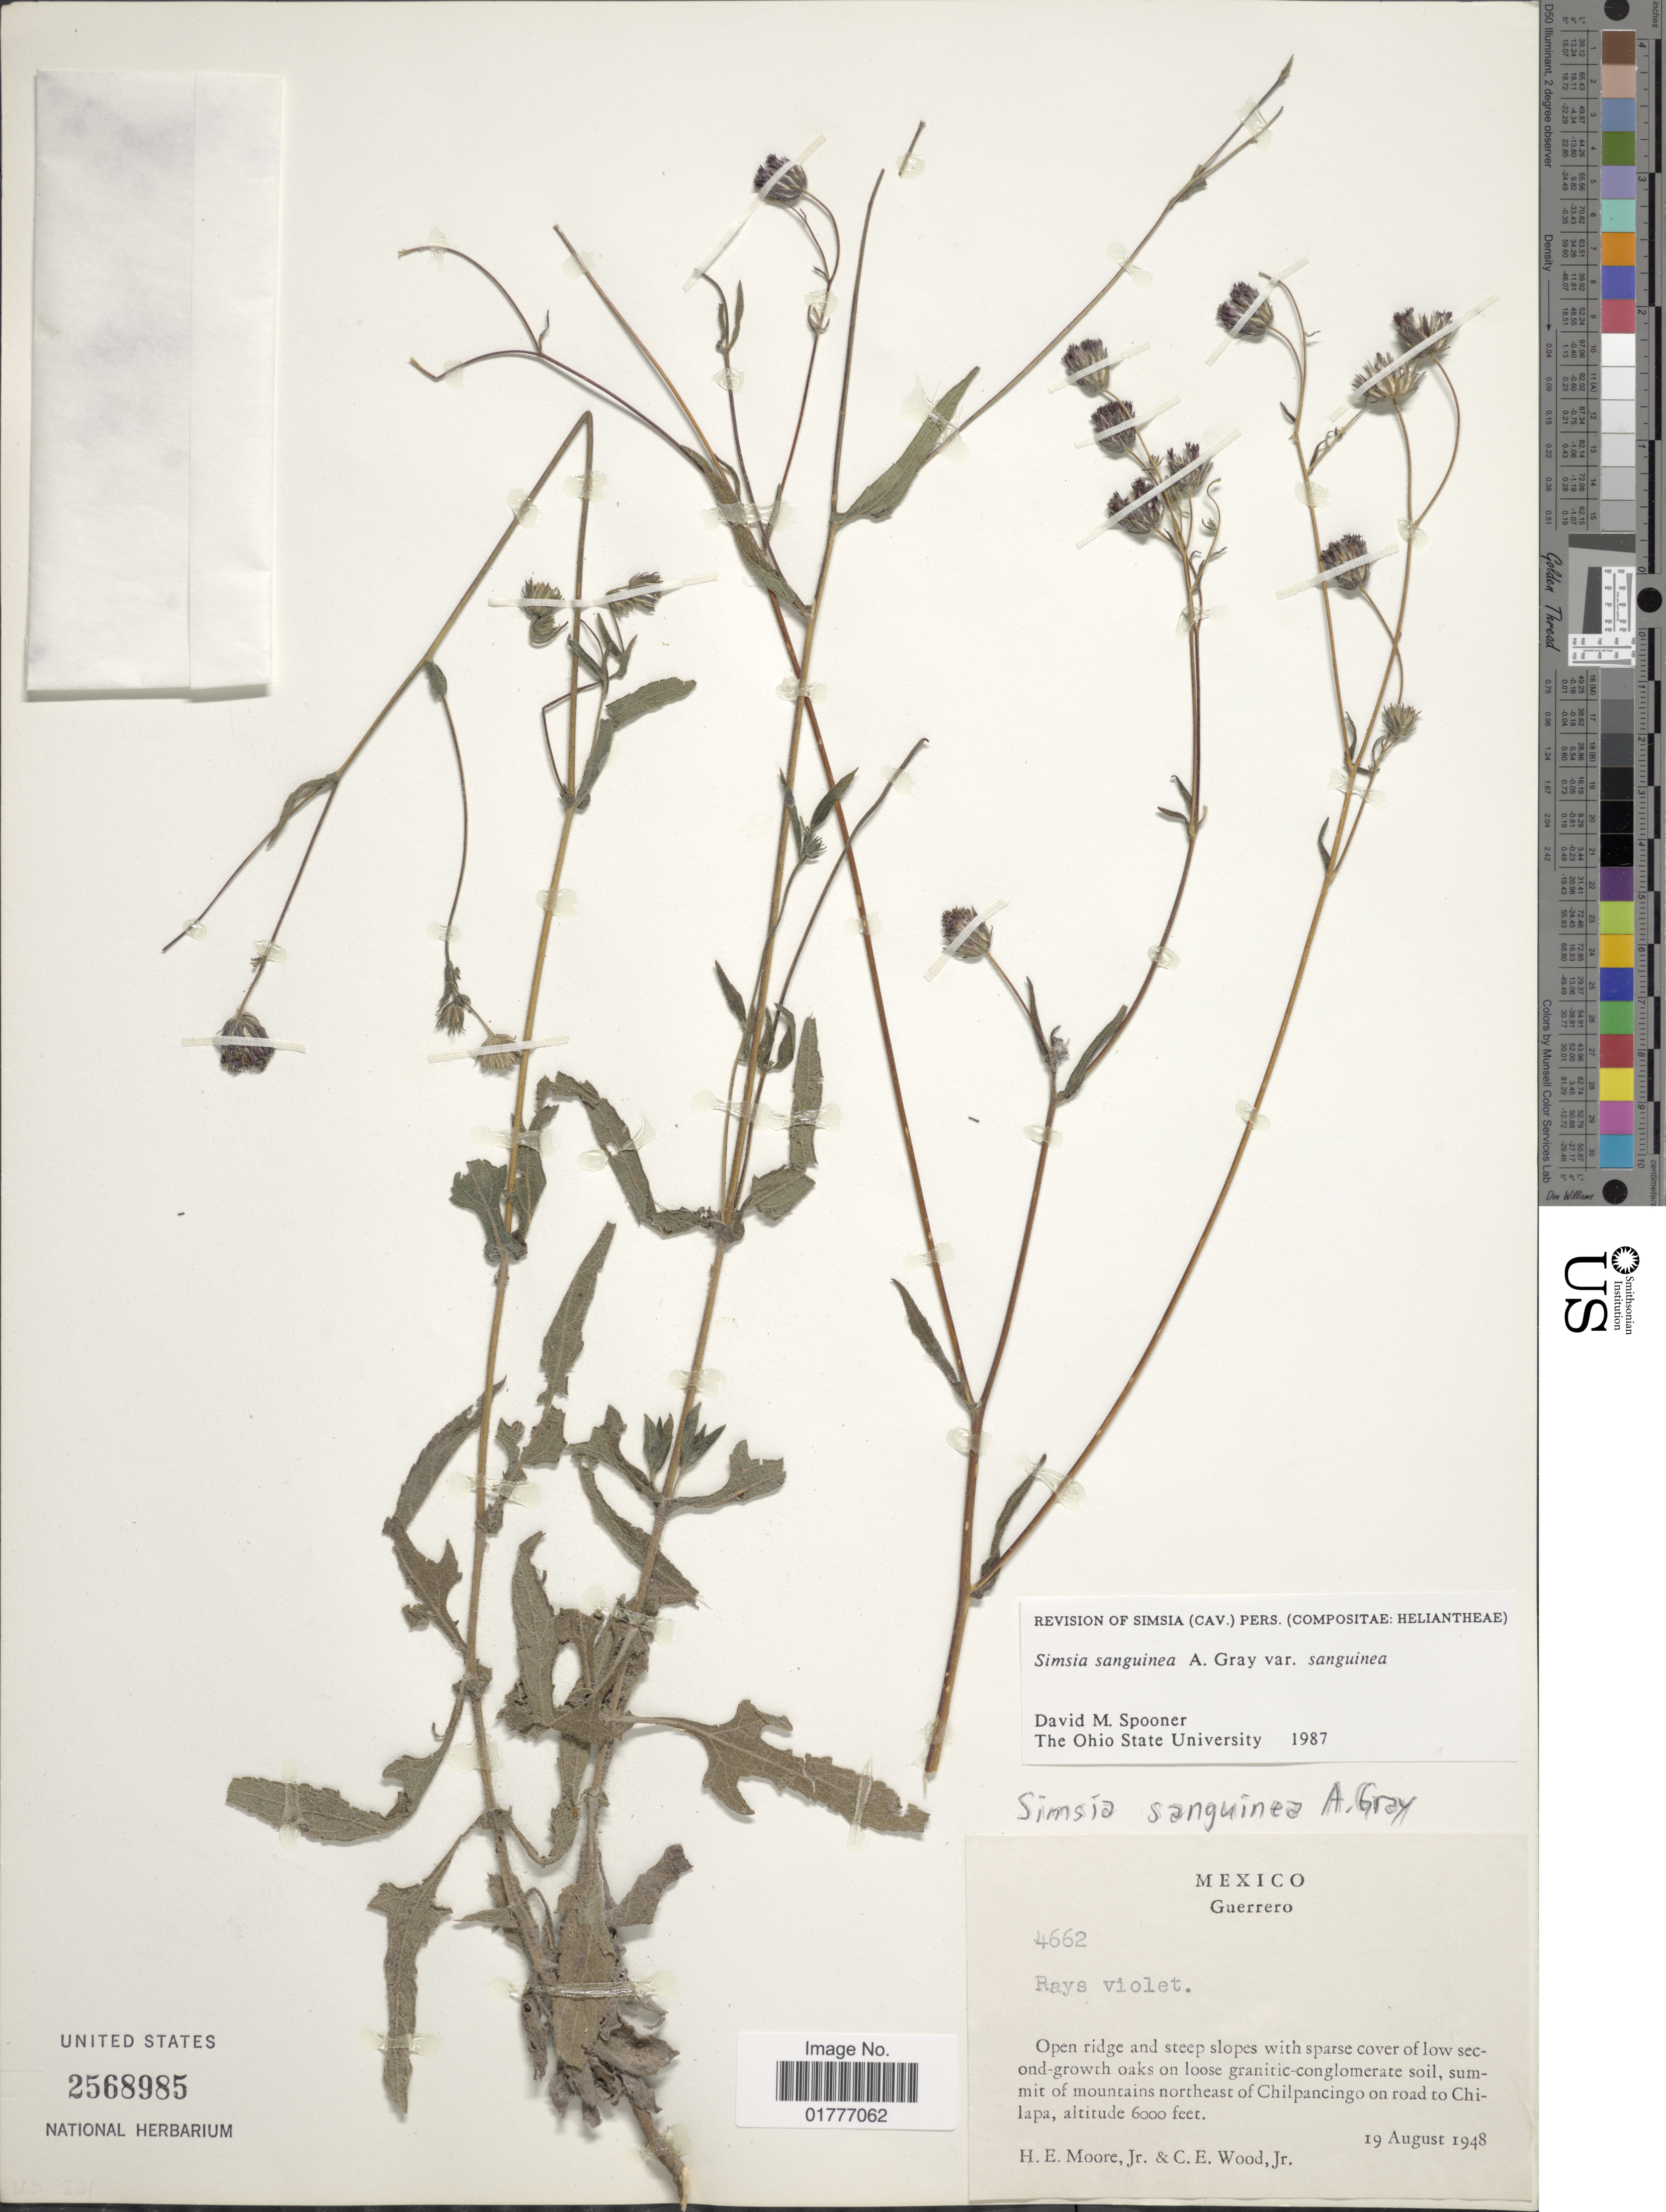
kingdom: Plantae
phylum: Tracheophyta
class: Magnoliopsida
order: Asterales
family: Asteraceae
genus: Simsia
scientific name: Simsia sanguinea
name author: A. Gray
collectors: H. F. Moore & C. Wood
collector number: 4662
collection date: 1948-08-19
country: Mexico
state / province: Guerrero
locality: Summit of mountains northeast of Chilpancingo on road to Chilapa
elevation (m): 1829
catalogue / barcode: US 2568985